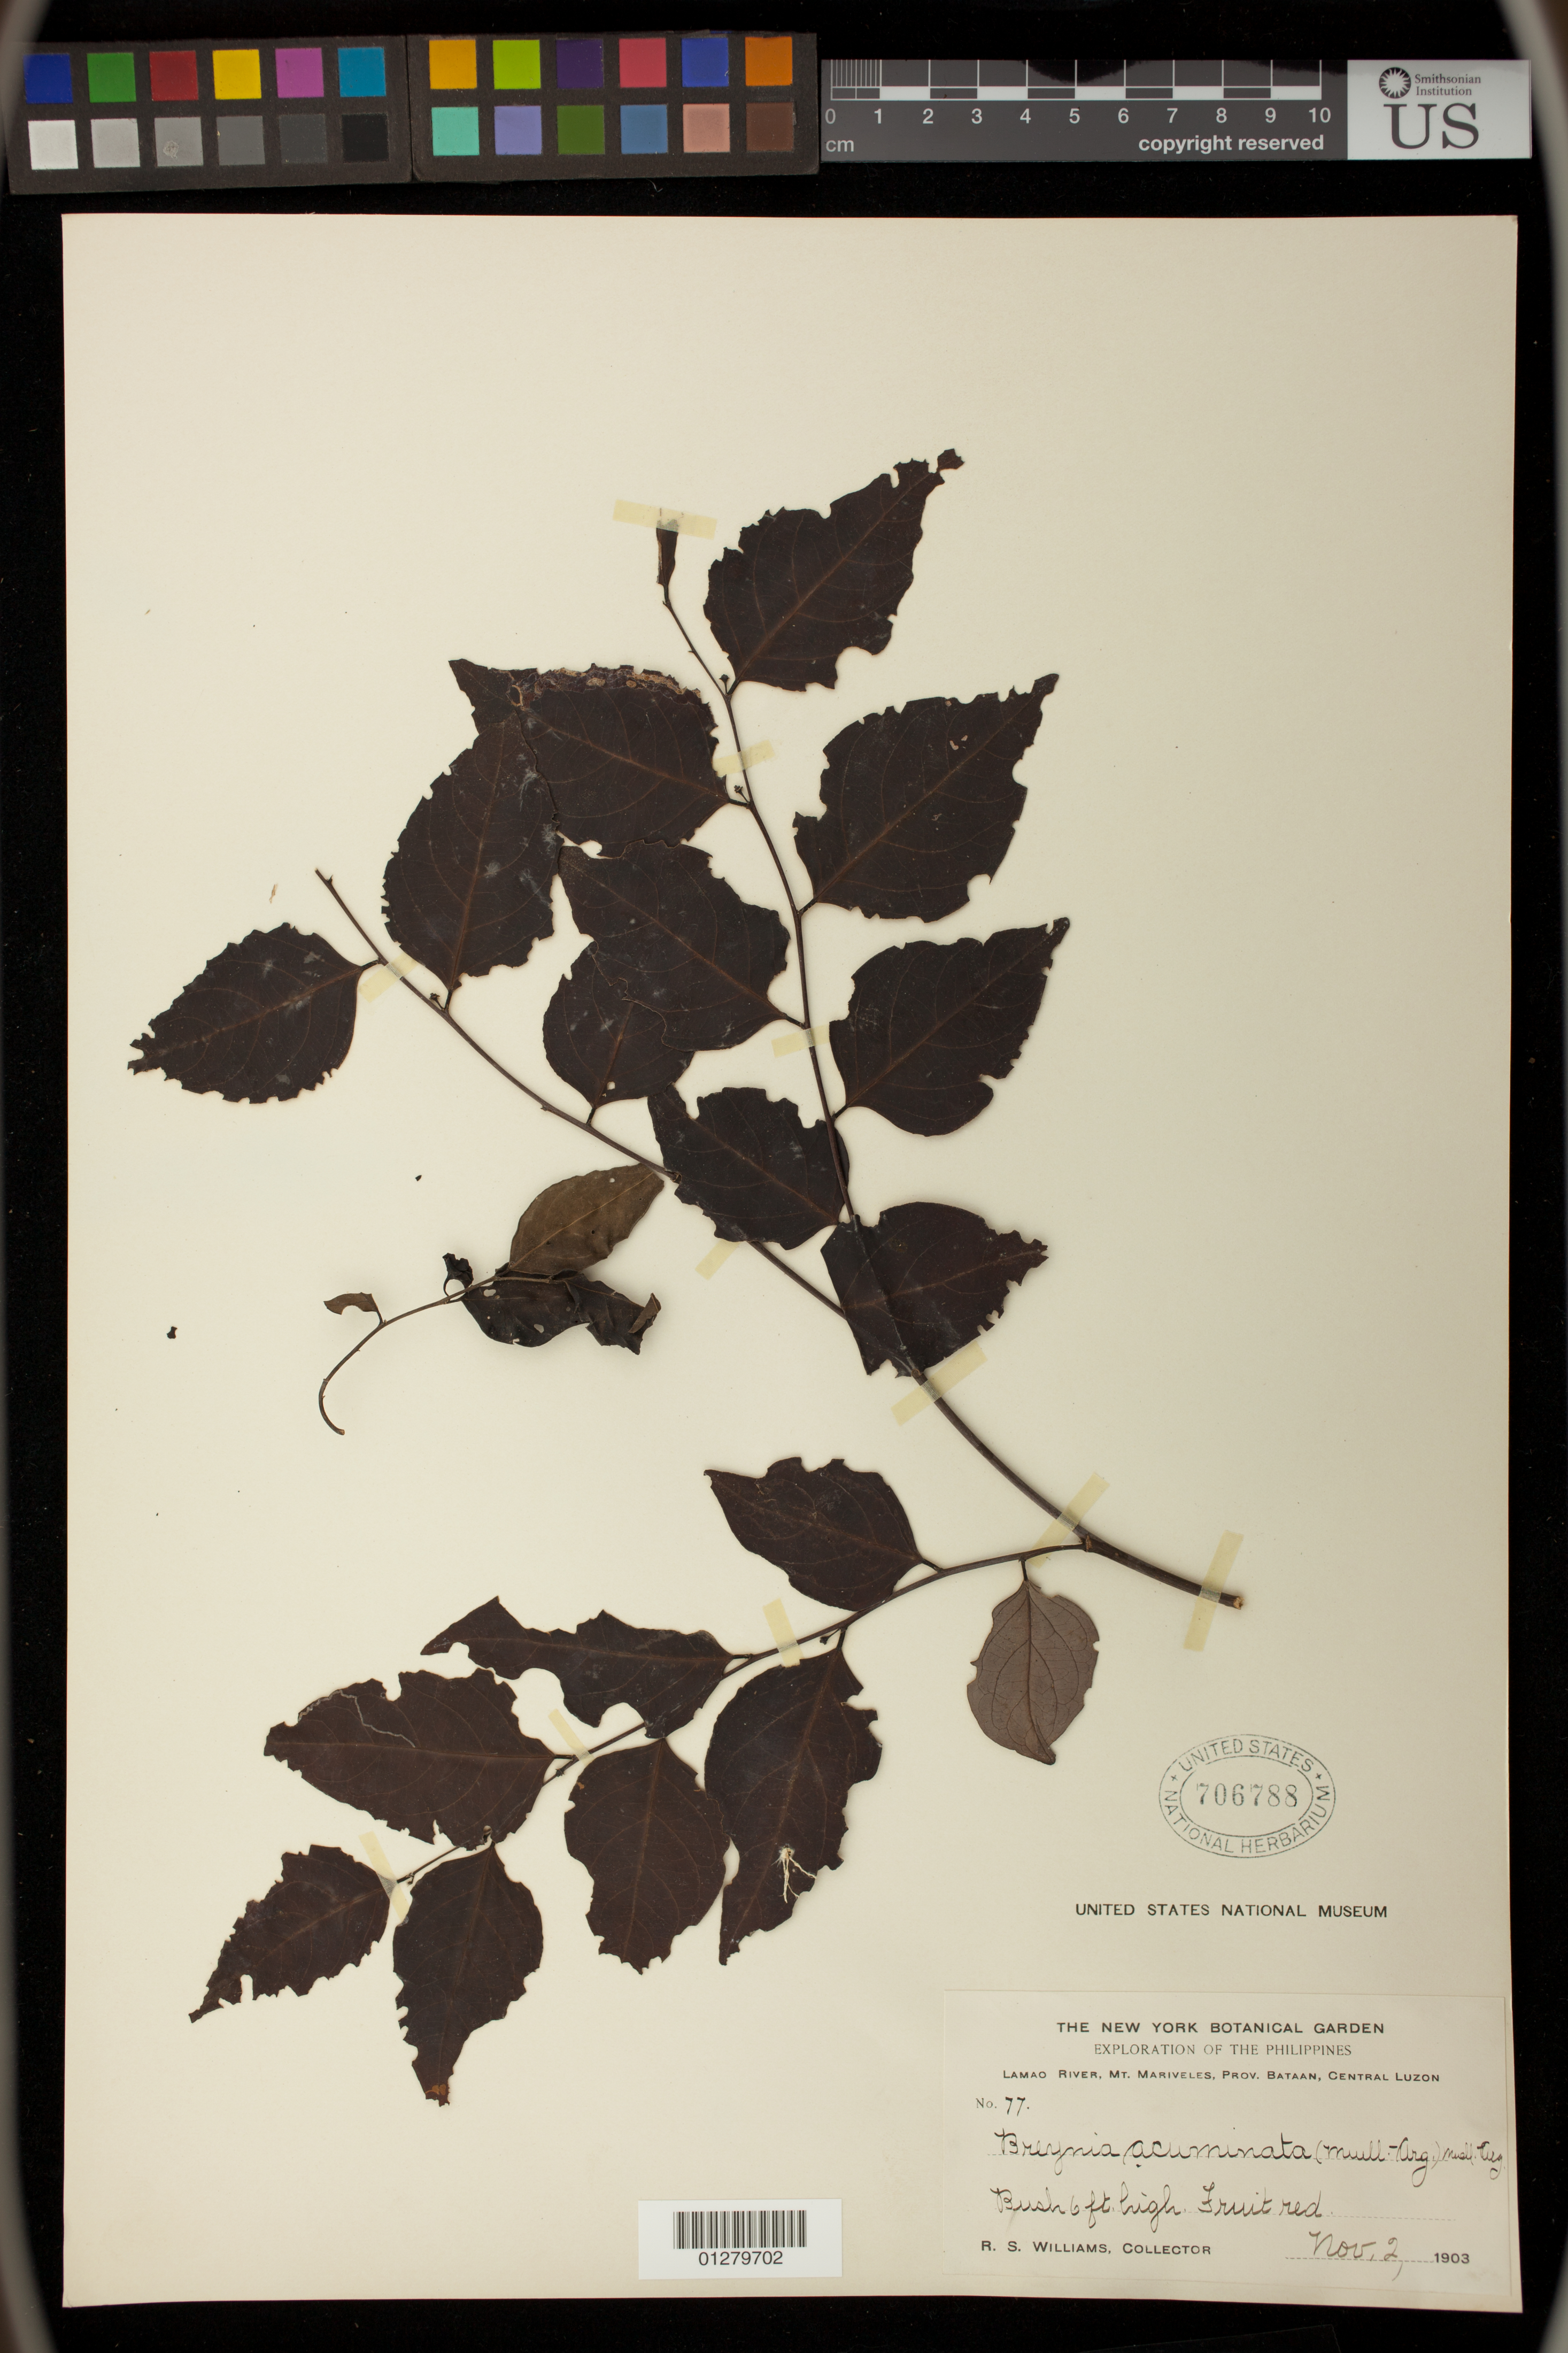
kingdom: Plantae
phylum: Tracheophyta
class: Magnoliopsida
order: Malpighiales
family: Phyllanthaceae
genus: Breynia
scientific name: Breynia racemosa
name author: (Blume) Müll. Arg.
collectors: R. S. Williams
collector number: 77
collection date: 1903-11-02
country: Philippines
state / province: Central Luzon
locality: Lamao River, Mt. Mariveles, Prov. Bataan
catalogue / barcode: US 706788